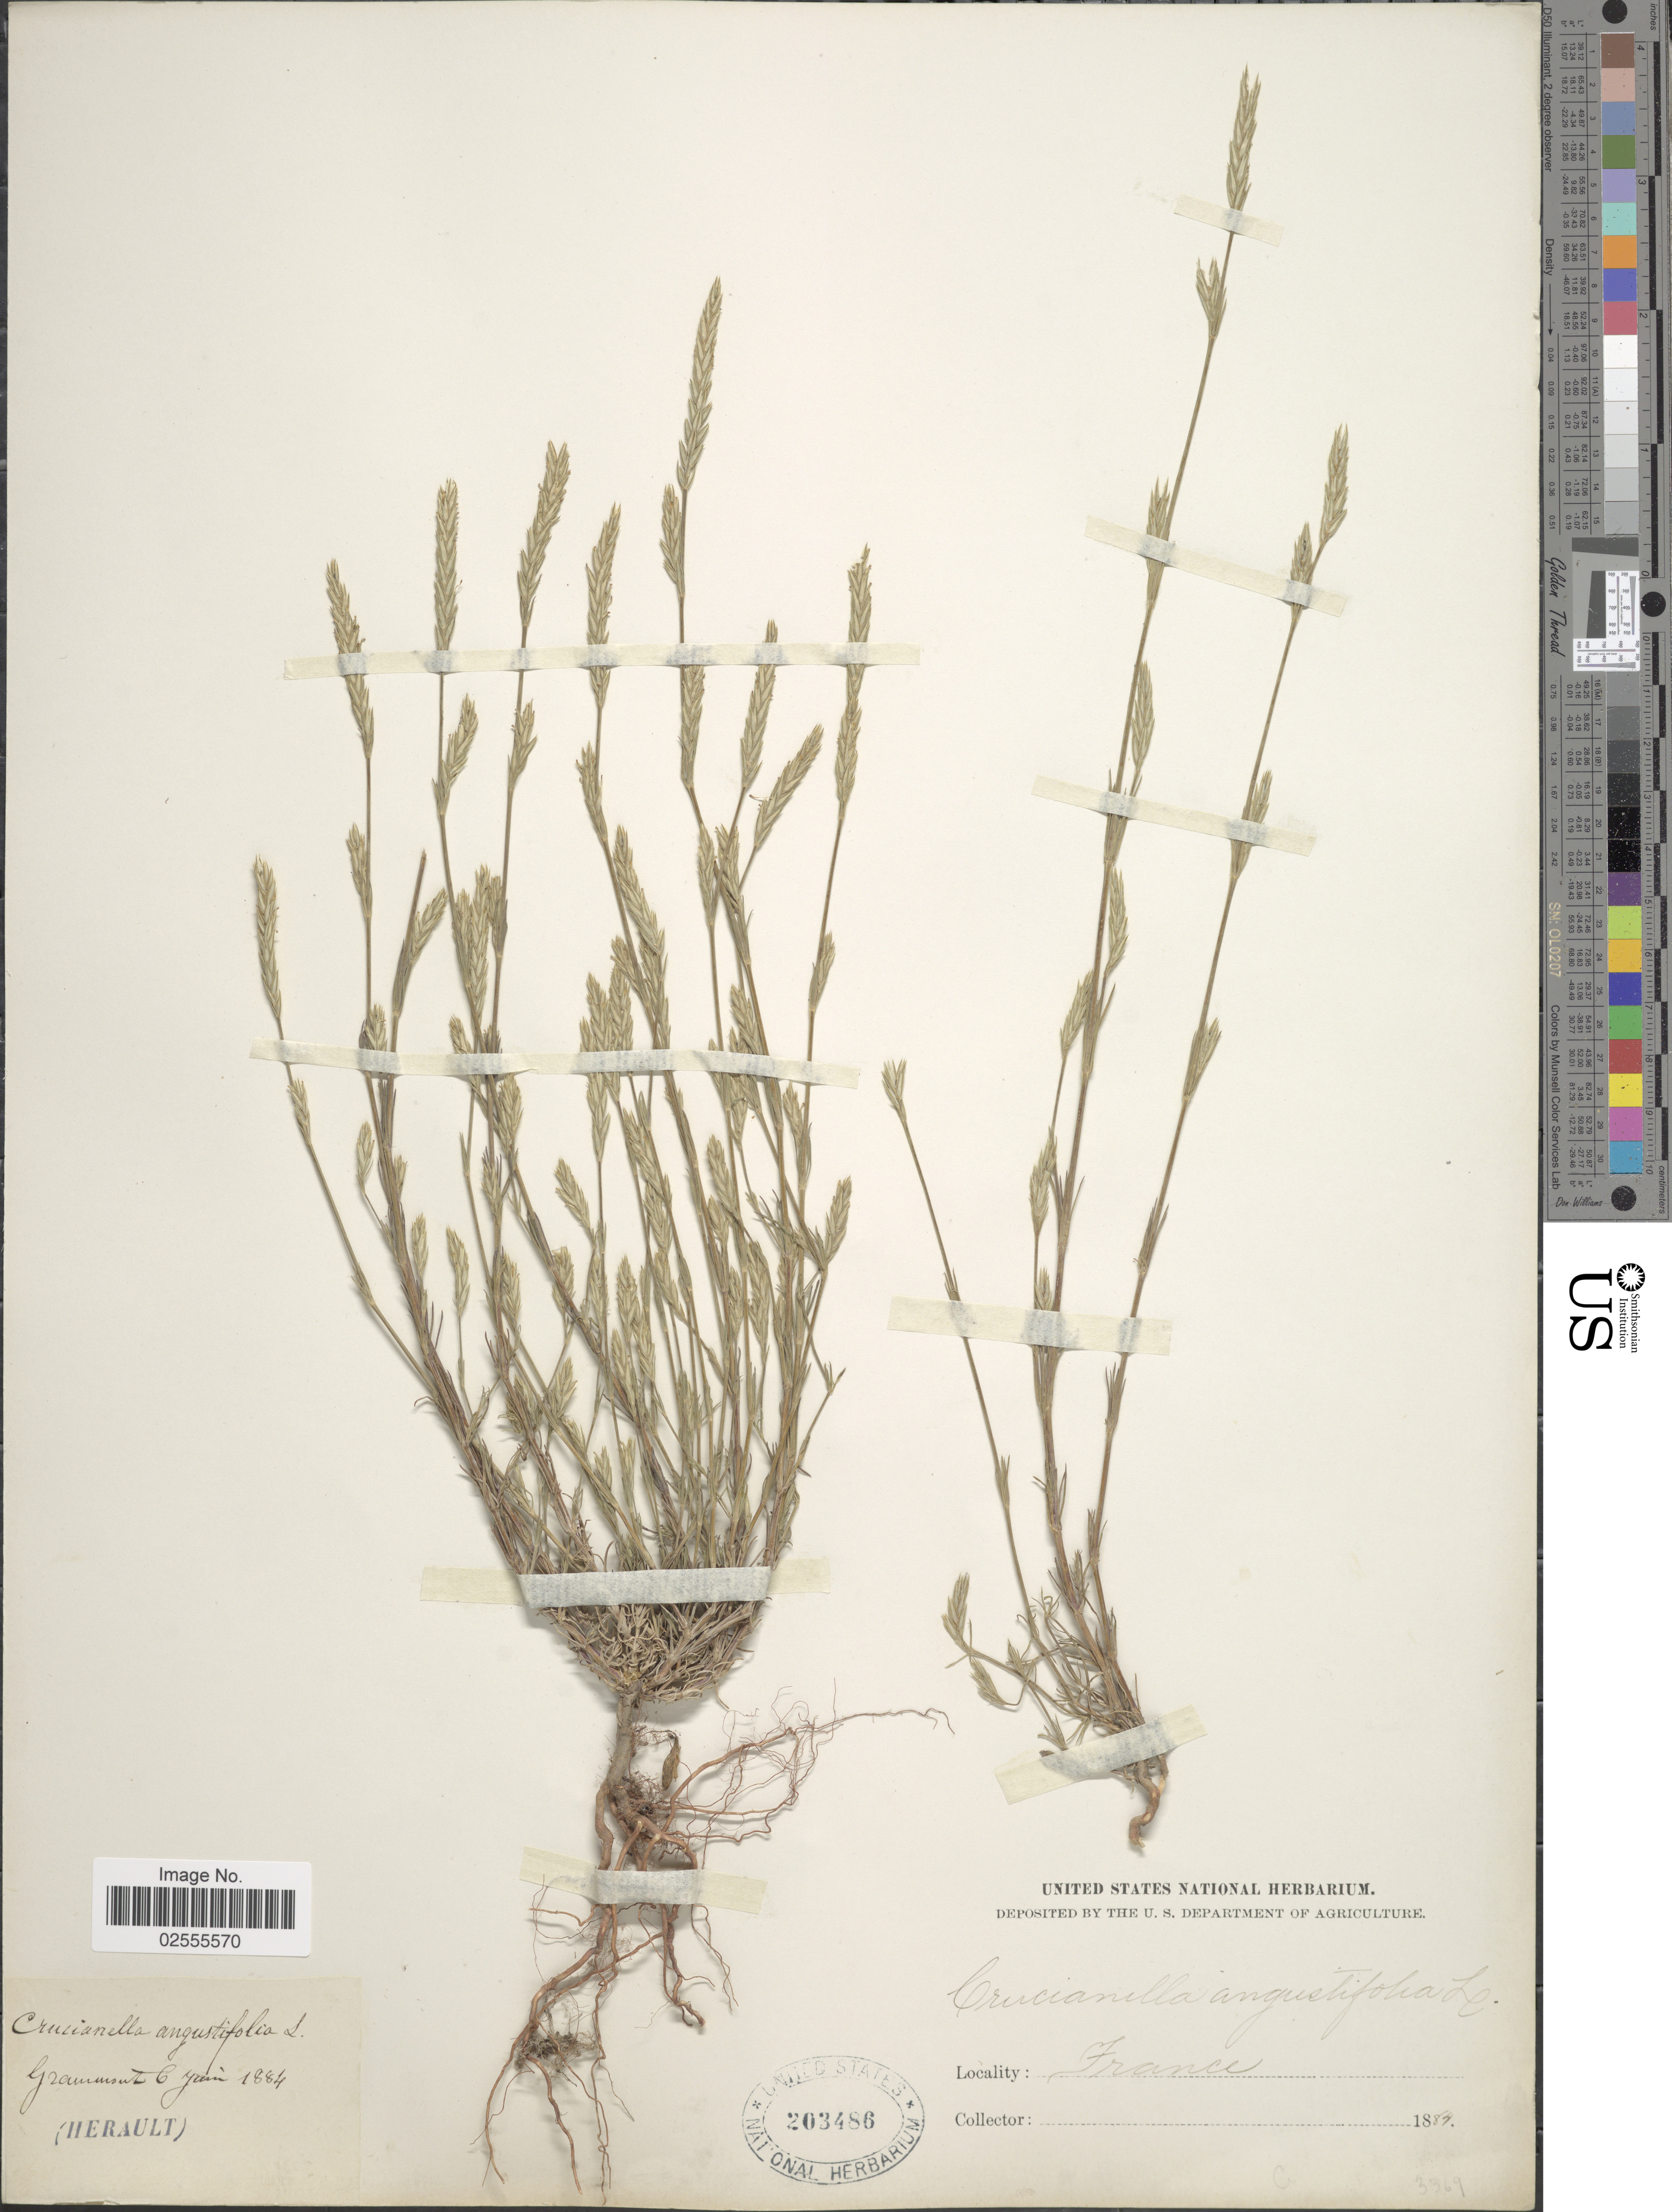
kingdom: Plantae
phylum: Tracheophyta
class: Magnoliopsida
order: Gentianales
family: Rubiaceae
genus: Crucianella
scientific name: Crucianella angustifolia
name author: L.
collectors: ex herb. United States National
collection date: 1884-06-06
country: France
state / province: Occitanie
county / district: Hérault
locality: Grammont [interpreted] (Herault).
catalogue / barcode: US 203486